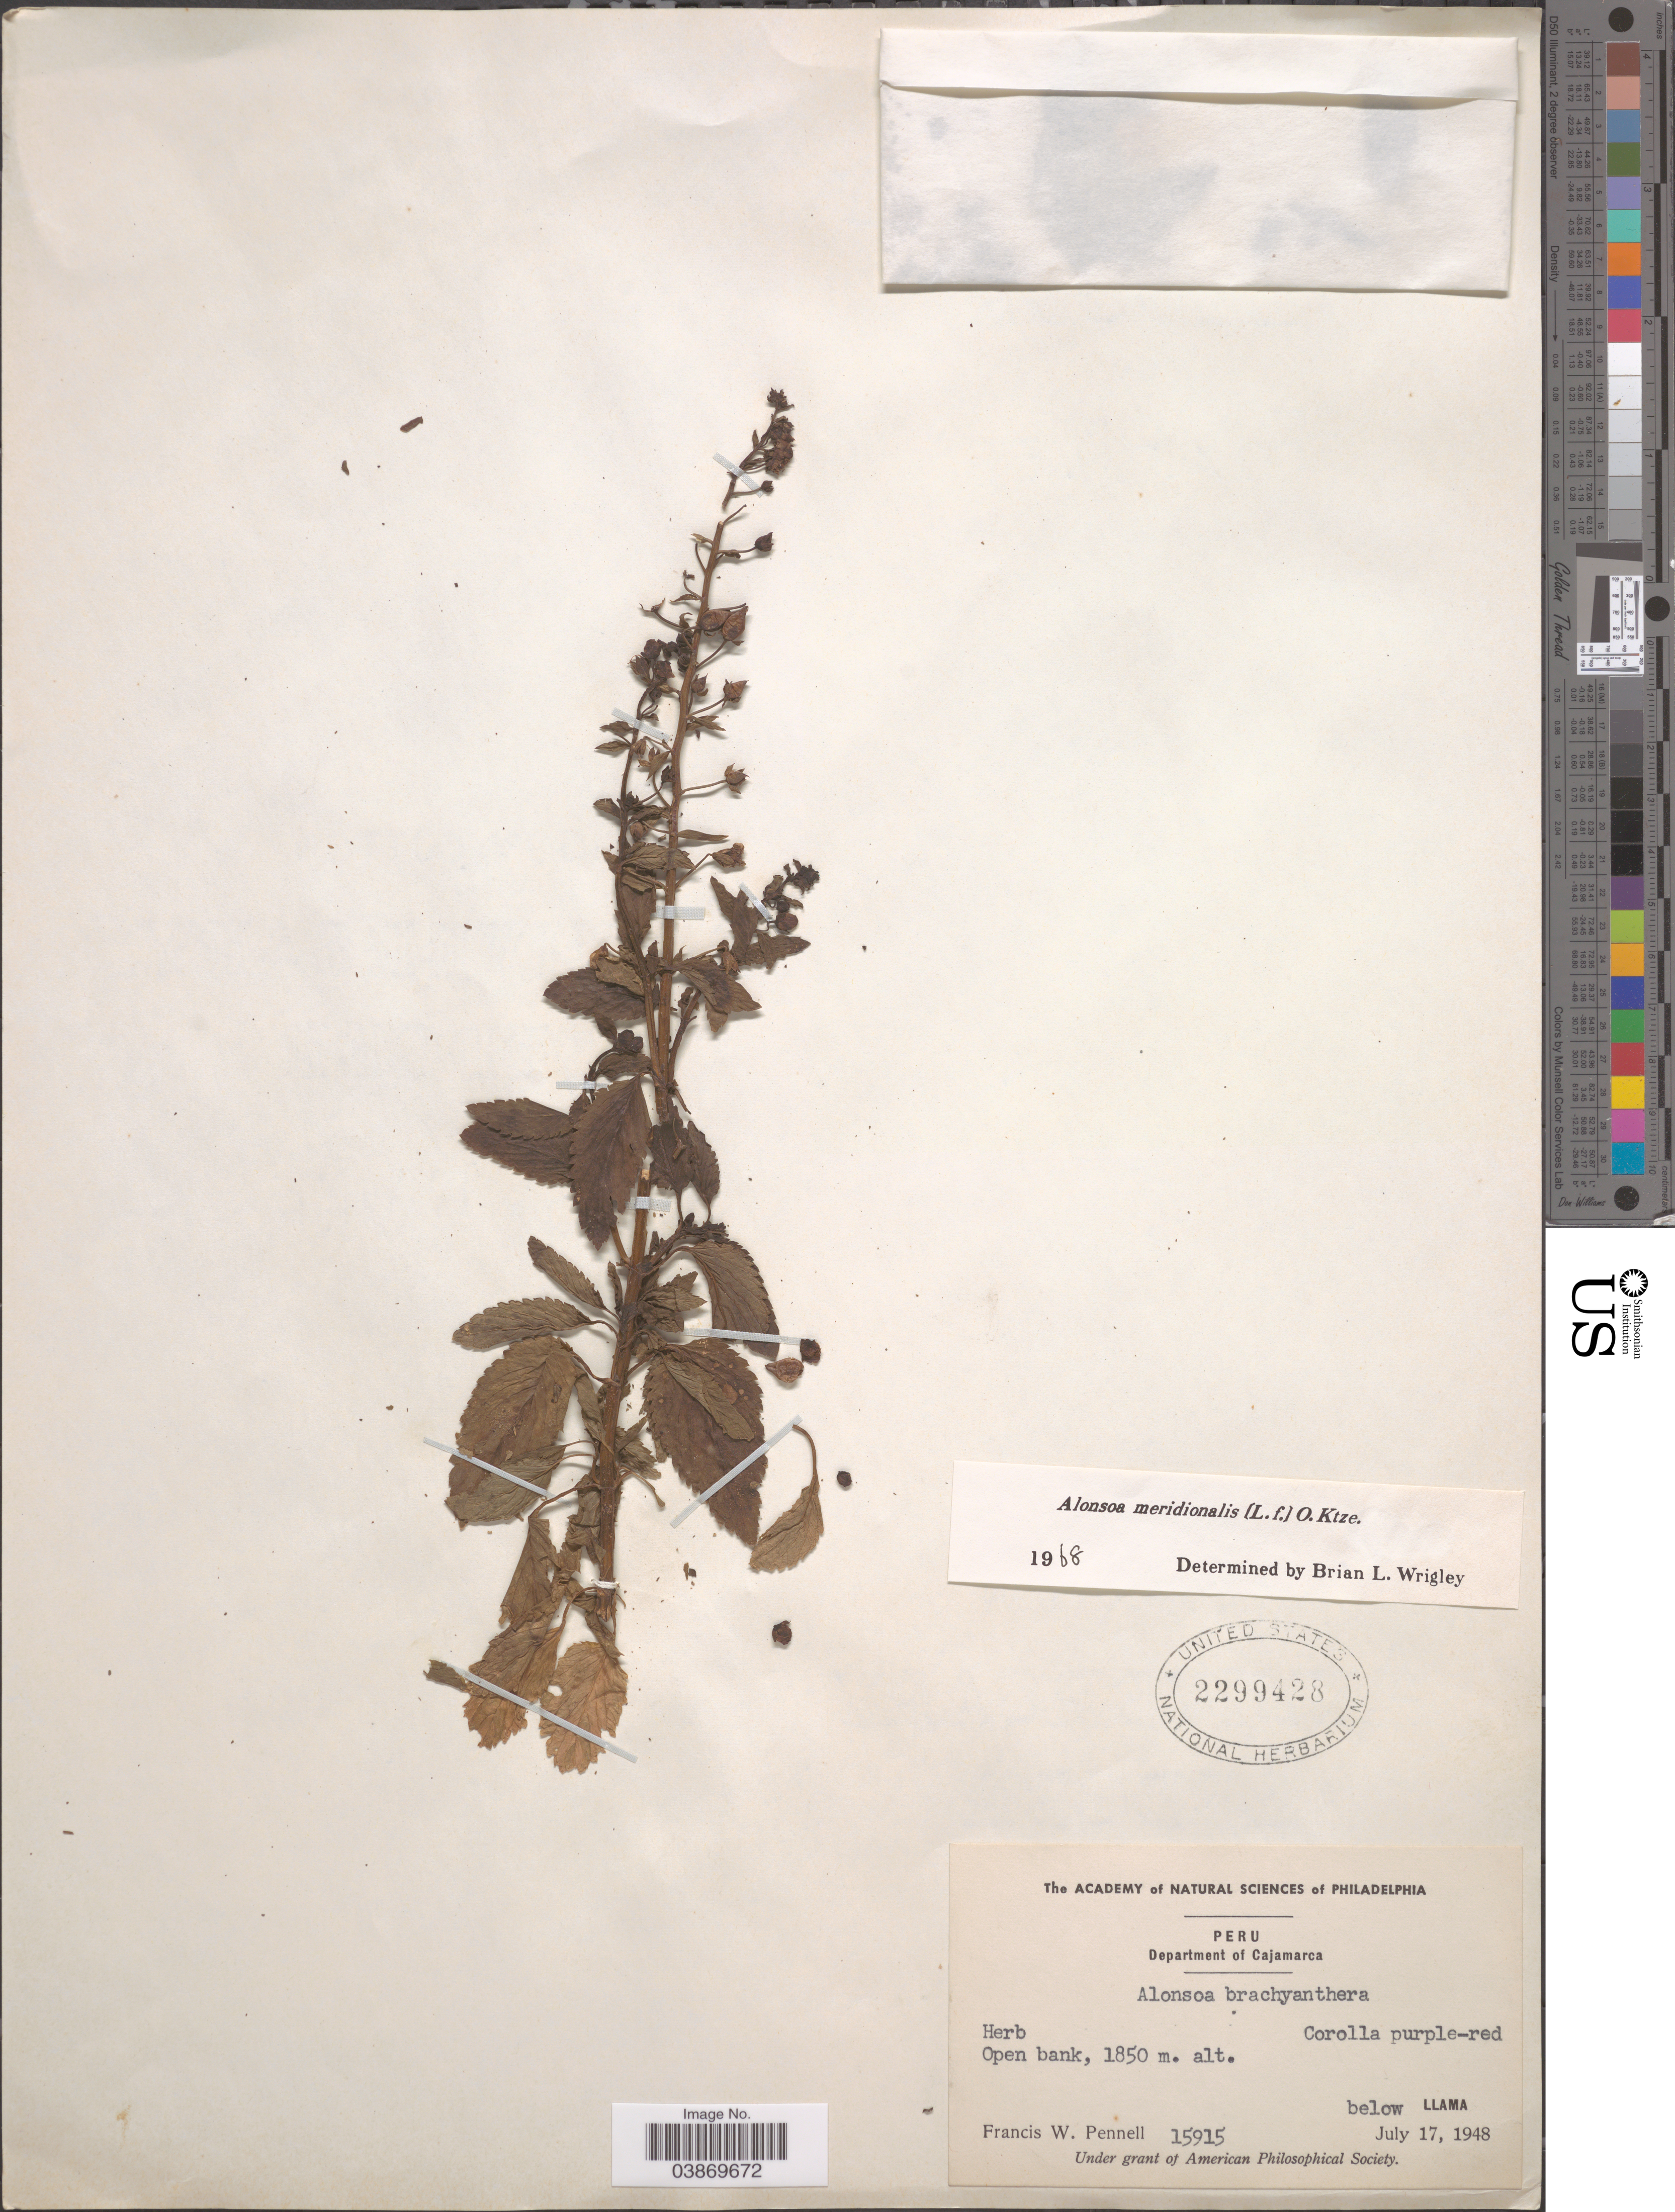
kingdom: Plantae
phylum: Tracheophyta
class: Magnoliopsida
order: Lamiales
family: Scrophulariaceae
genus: Alonsoa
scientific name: Alonsoa meridionalis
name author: (L. f.) Kuntze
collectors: F. W. Pennell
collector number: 15915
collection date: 1948-07-17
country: Peru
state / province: Cajamarca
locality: Department of Cajamarca. Below Llama.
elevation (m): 1850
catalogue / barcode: US 2299428